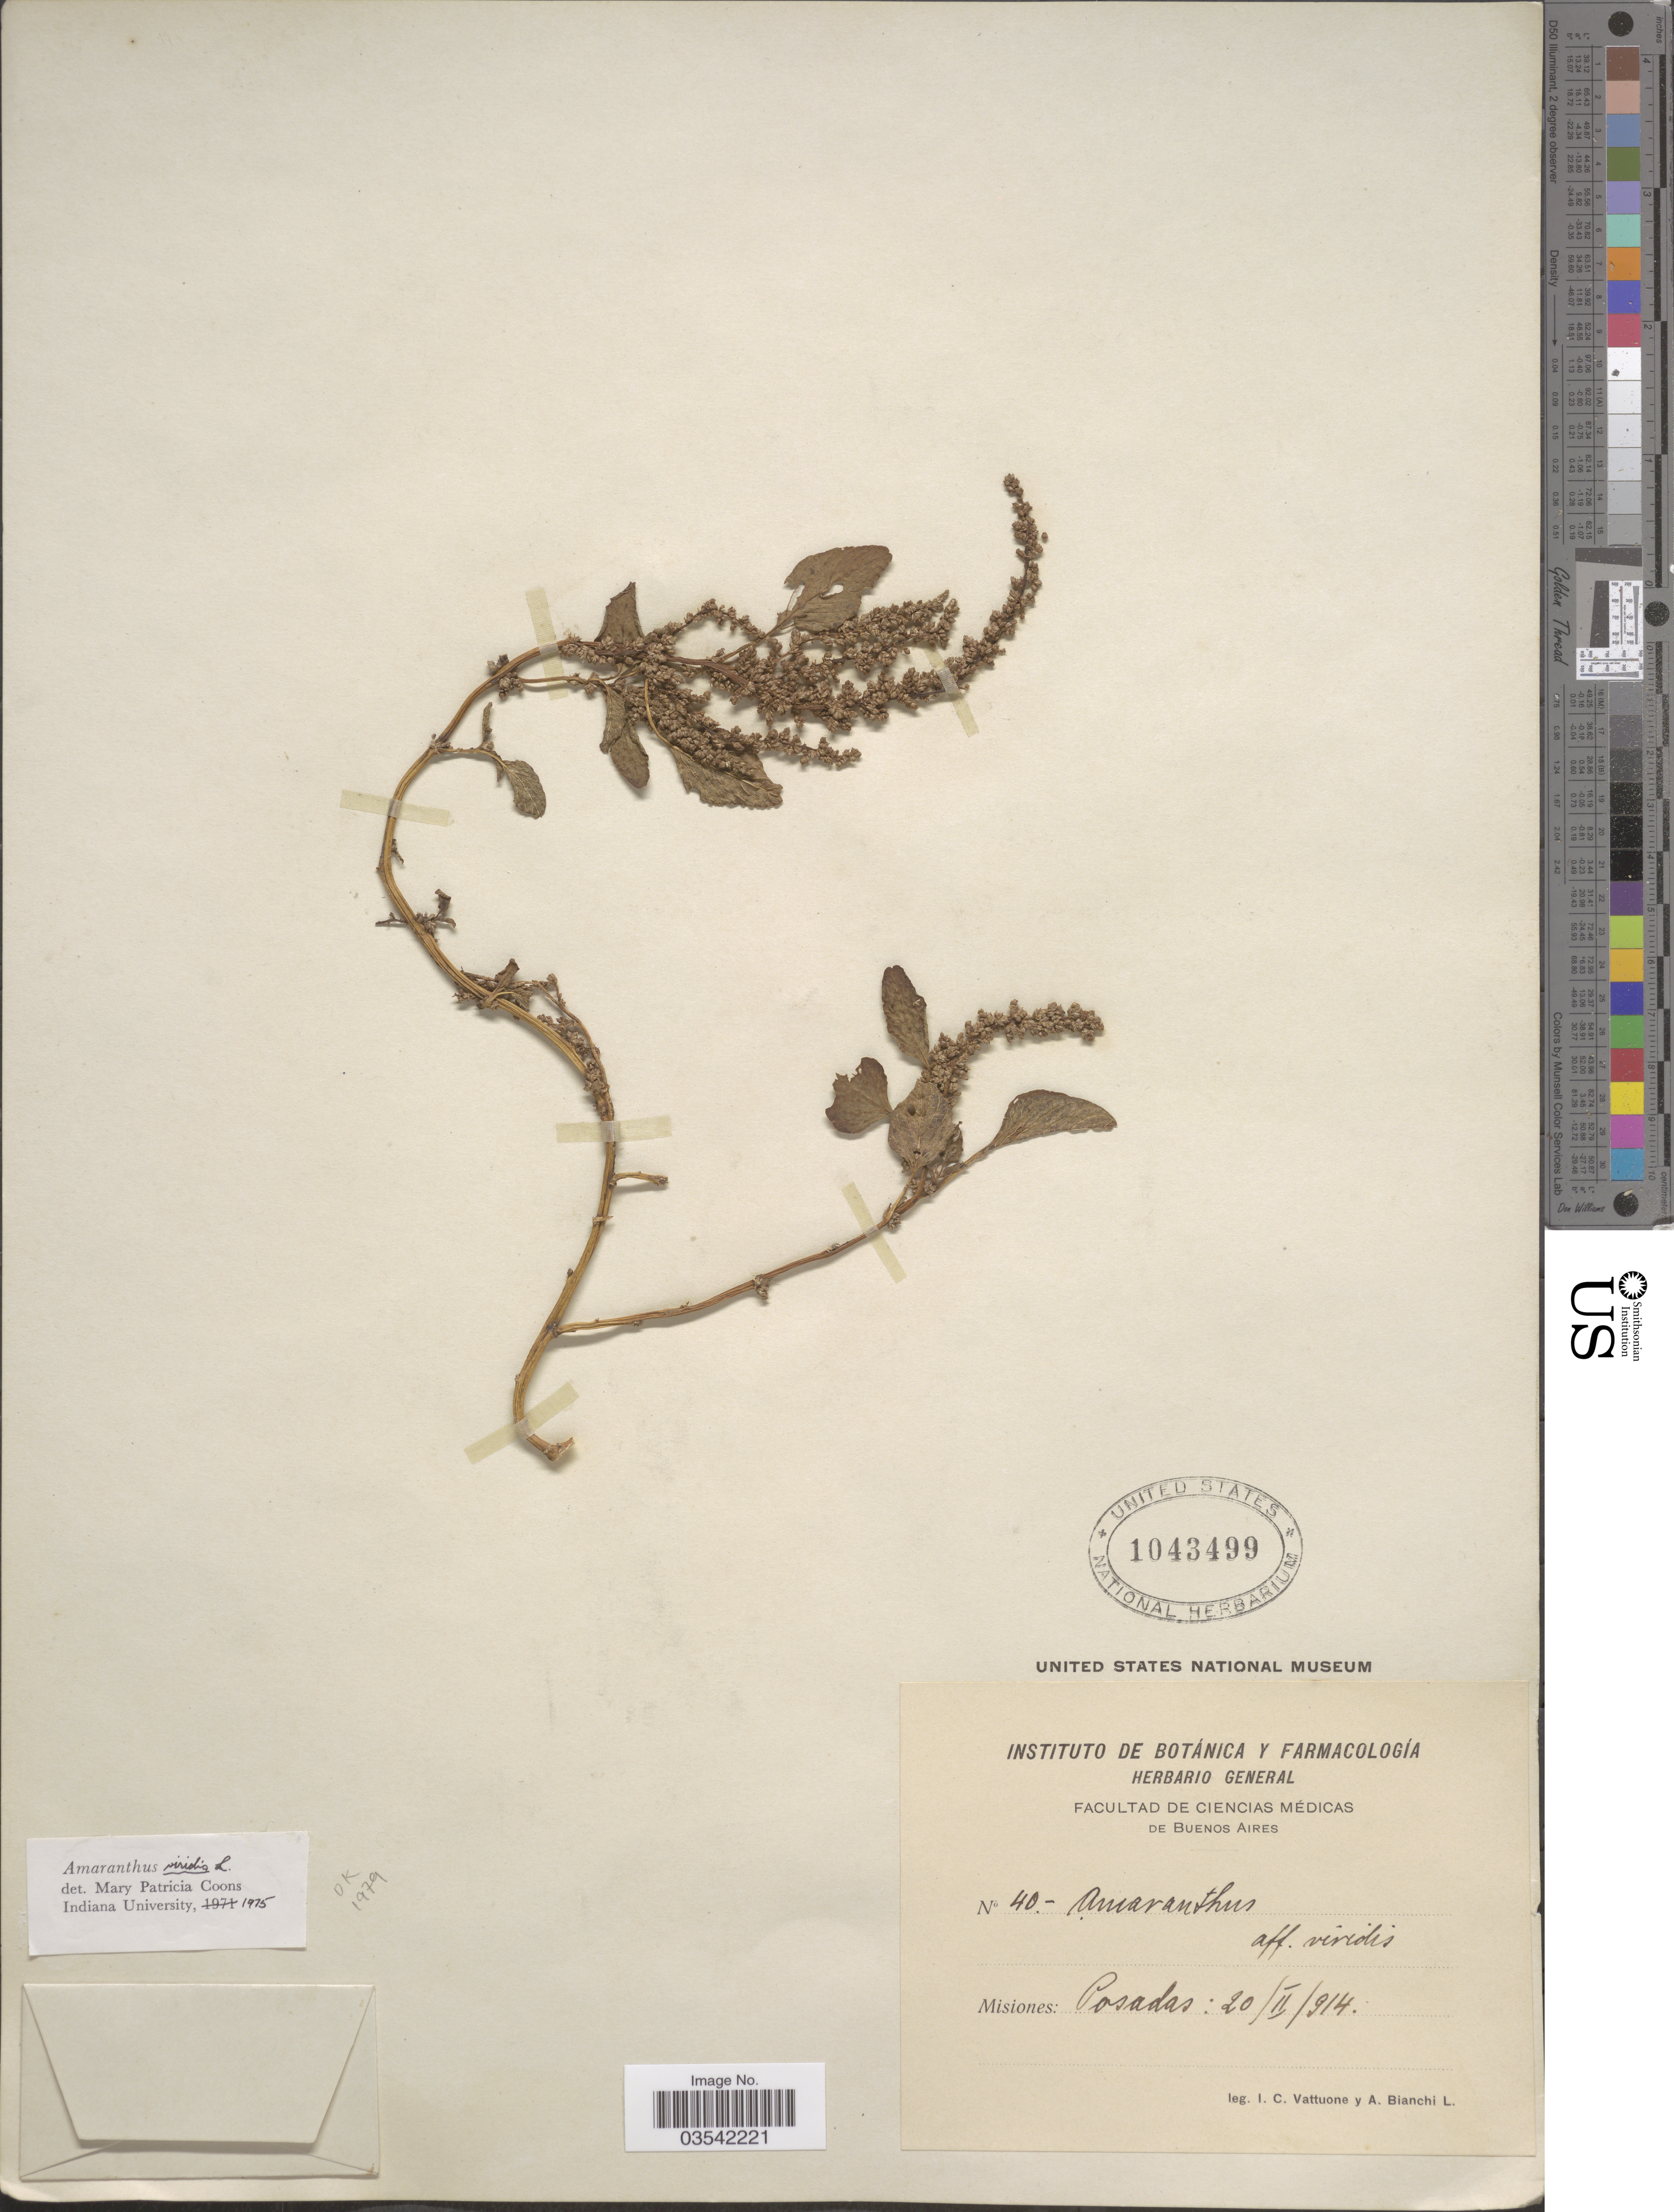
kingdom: Plantae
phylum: Tracheophyta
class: Magnoliopsida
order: Caryophyllales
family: Amaranthaceae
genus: Amaranthus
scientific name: Amaranthus viridis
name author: L.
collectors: I. Vattuone & A. Bianchi L.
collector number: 40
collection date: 1914-02-20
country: Argentina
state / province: Misiones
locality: Posadas.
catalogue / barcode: US 1043499